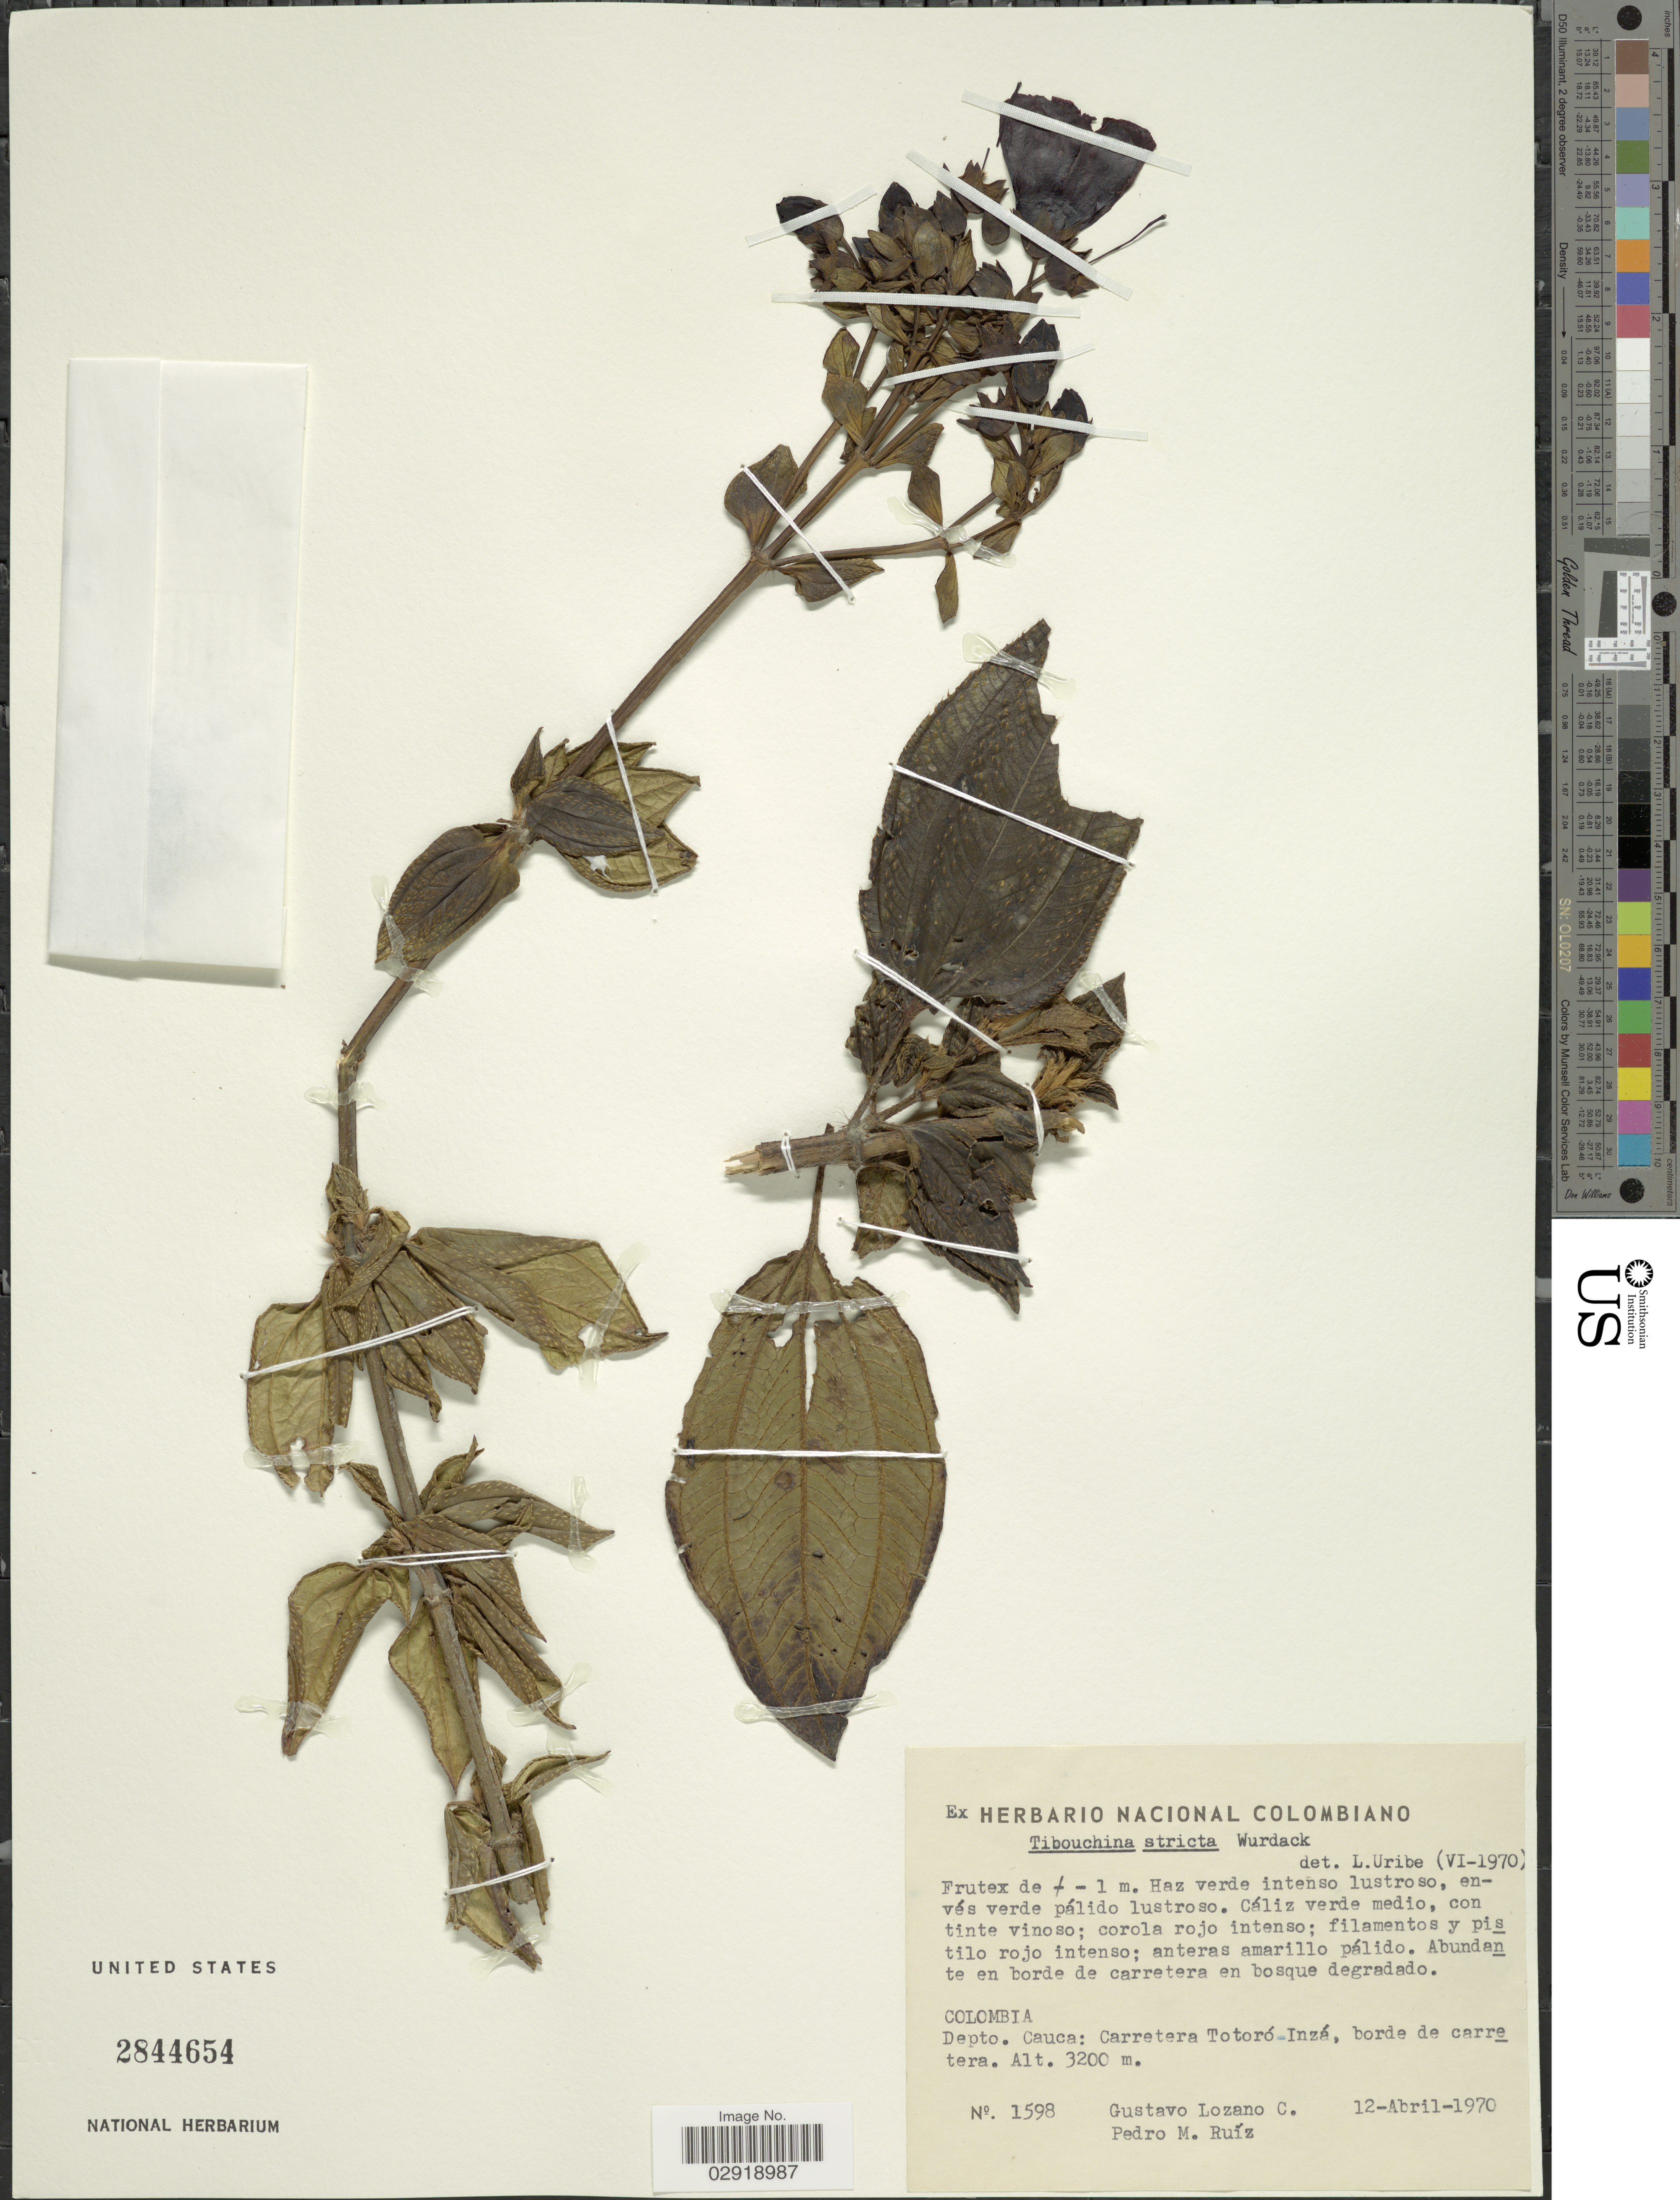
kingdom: Plantae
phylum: Tracheophyta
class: Magnoliopsida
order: Myrtales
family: Melastomataceae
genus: Chaetogastra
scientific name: Chaetogastra alata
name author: P.J.F. Guim. & Michelang.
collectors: G. Lozano-Contreras & P. Ruiz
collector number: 1598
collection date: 1970-04-12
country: Colombia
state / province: Cauca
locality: Depto. Cauca: Carretera Totoró-Inzá, borde de carretera.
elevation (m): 3200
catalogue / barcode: US 2844654